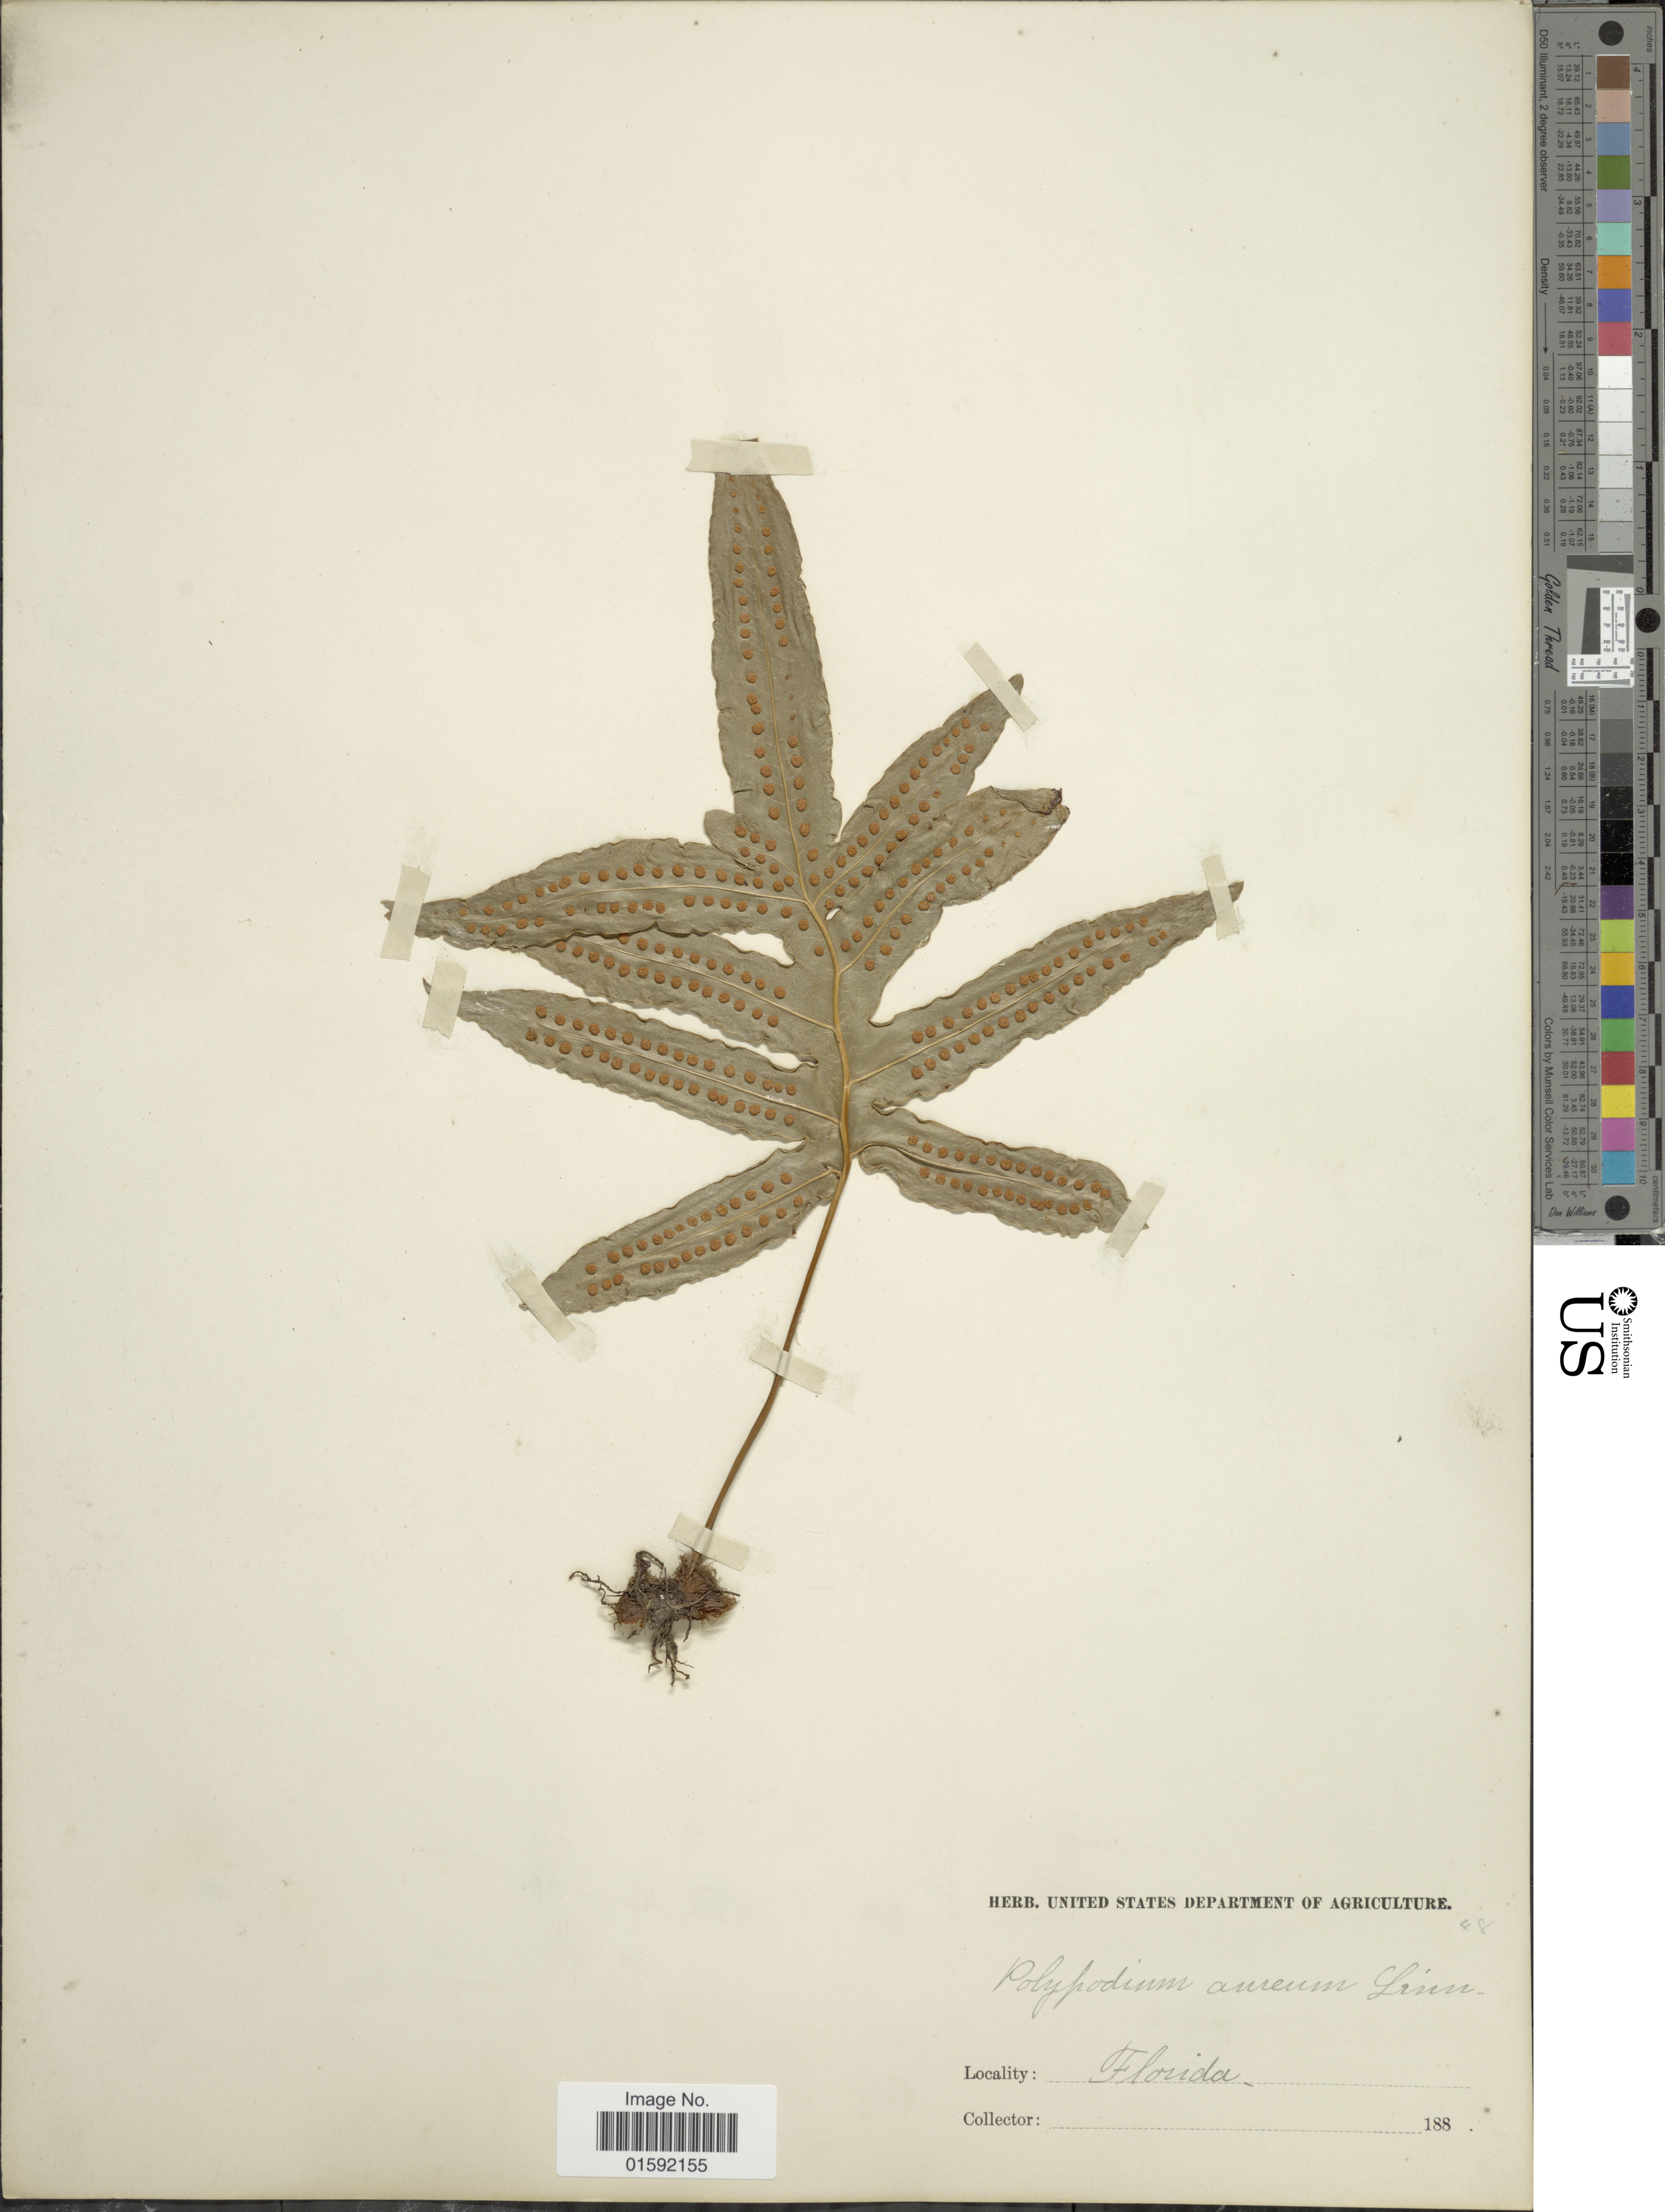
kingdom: Plantae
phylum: Tracheophyta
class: Polypodiopsida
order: Polypodiales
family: Polypodiaceae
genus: Phlebodium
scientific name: Phlebodium areolatum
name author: (Humb. & Bonap. ex Willd.) J. Sm.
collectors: United States Department of Agriculture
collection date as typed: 188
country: United States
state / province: Florida